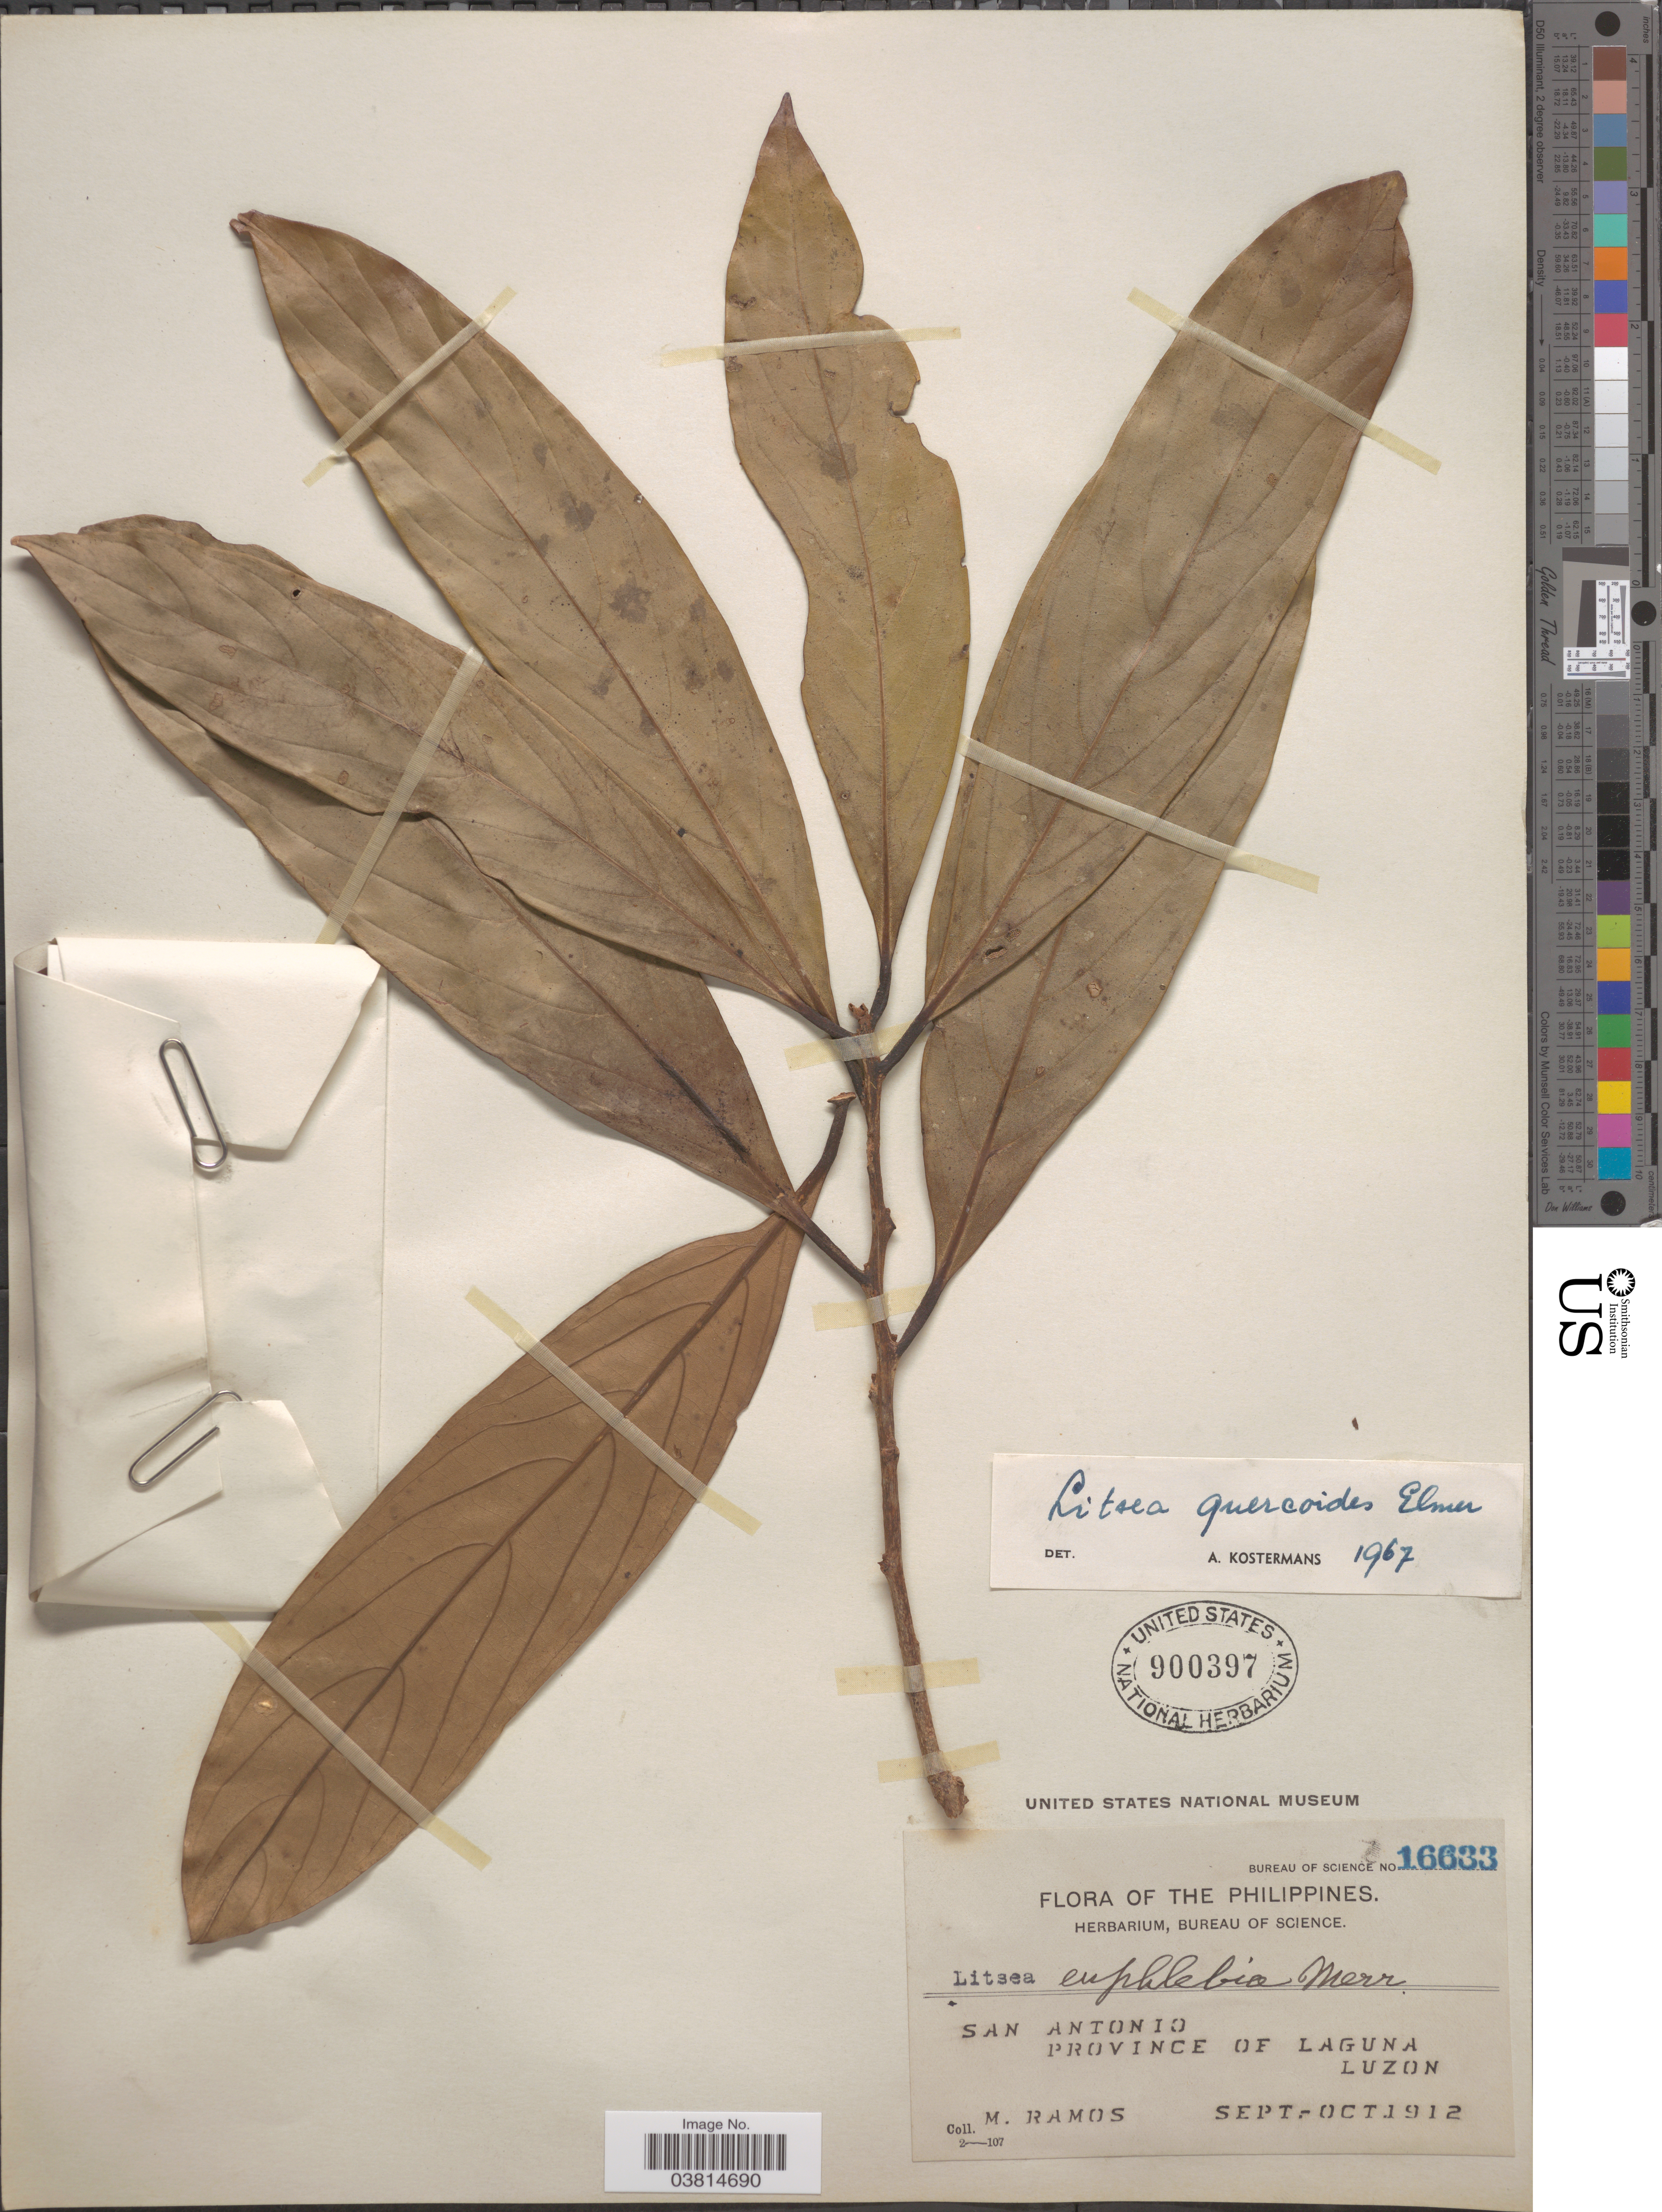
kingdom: Plantae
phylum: Tracheophyta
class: Magnoliopsida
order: Laurales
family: Lauraceae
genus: Litsea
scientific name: Litsea quercoides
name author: Elmer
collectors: M. Ramos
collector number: Bureau of Science 16633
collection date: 1912-09/1912-10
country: Philippines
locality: San Antonio. Province of Laguna. Luzon.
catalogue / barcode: US 900397